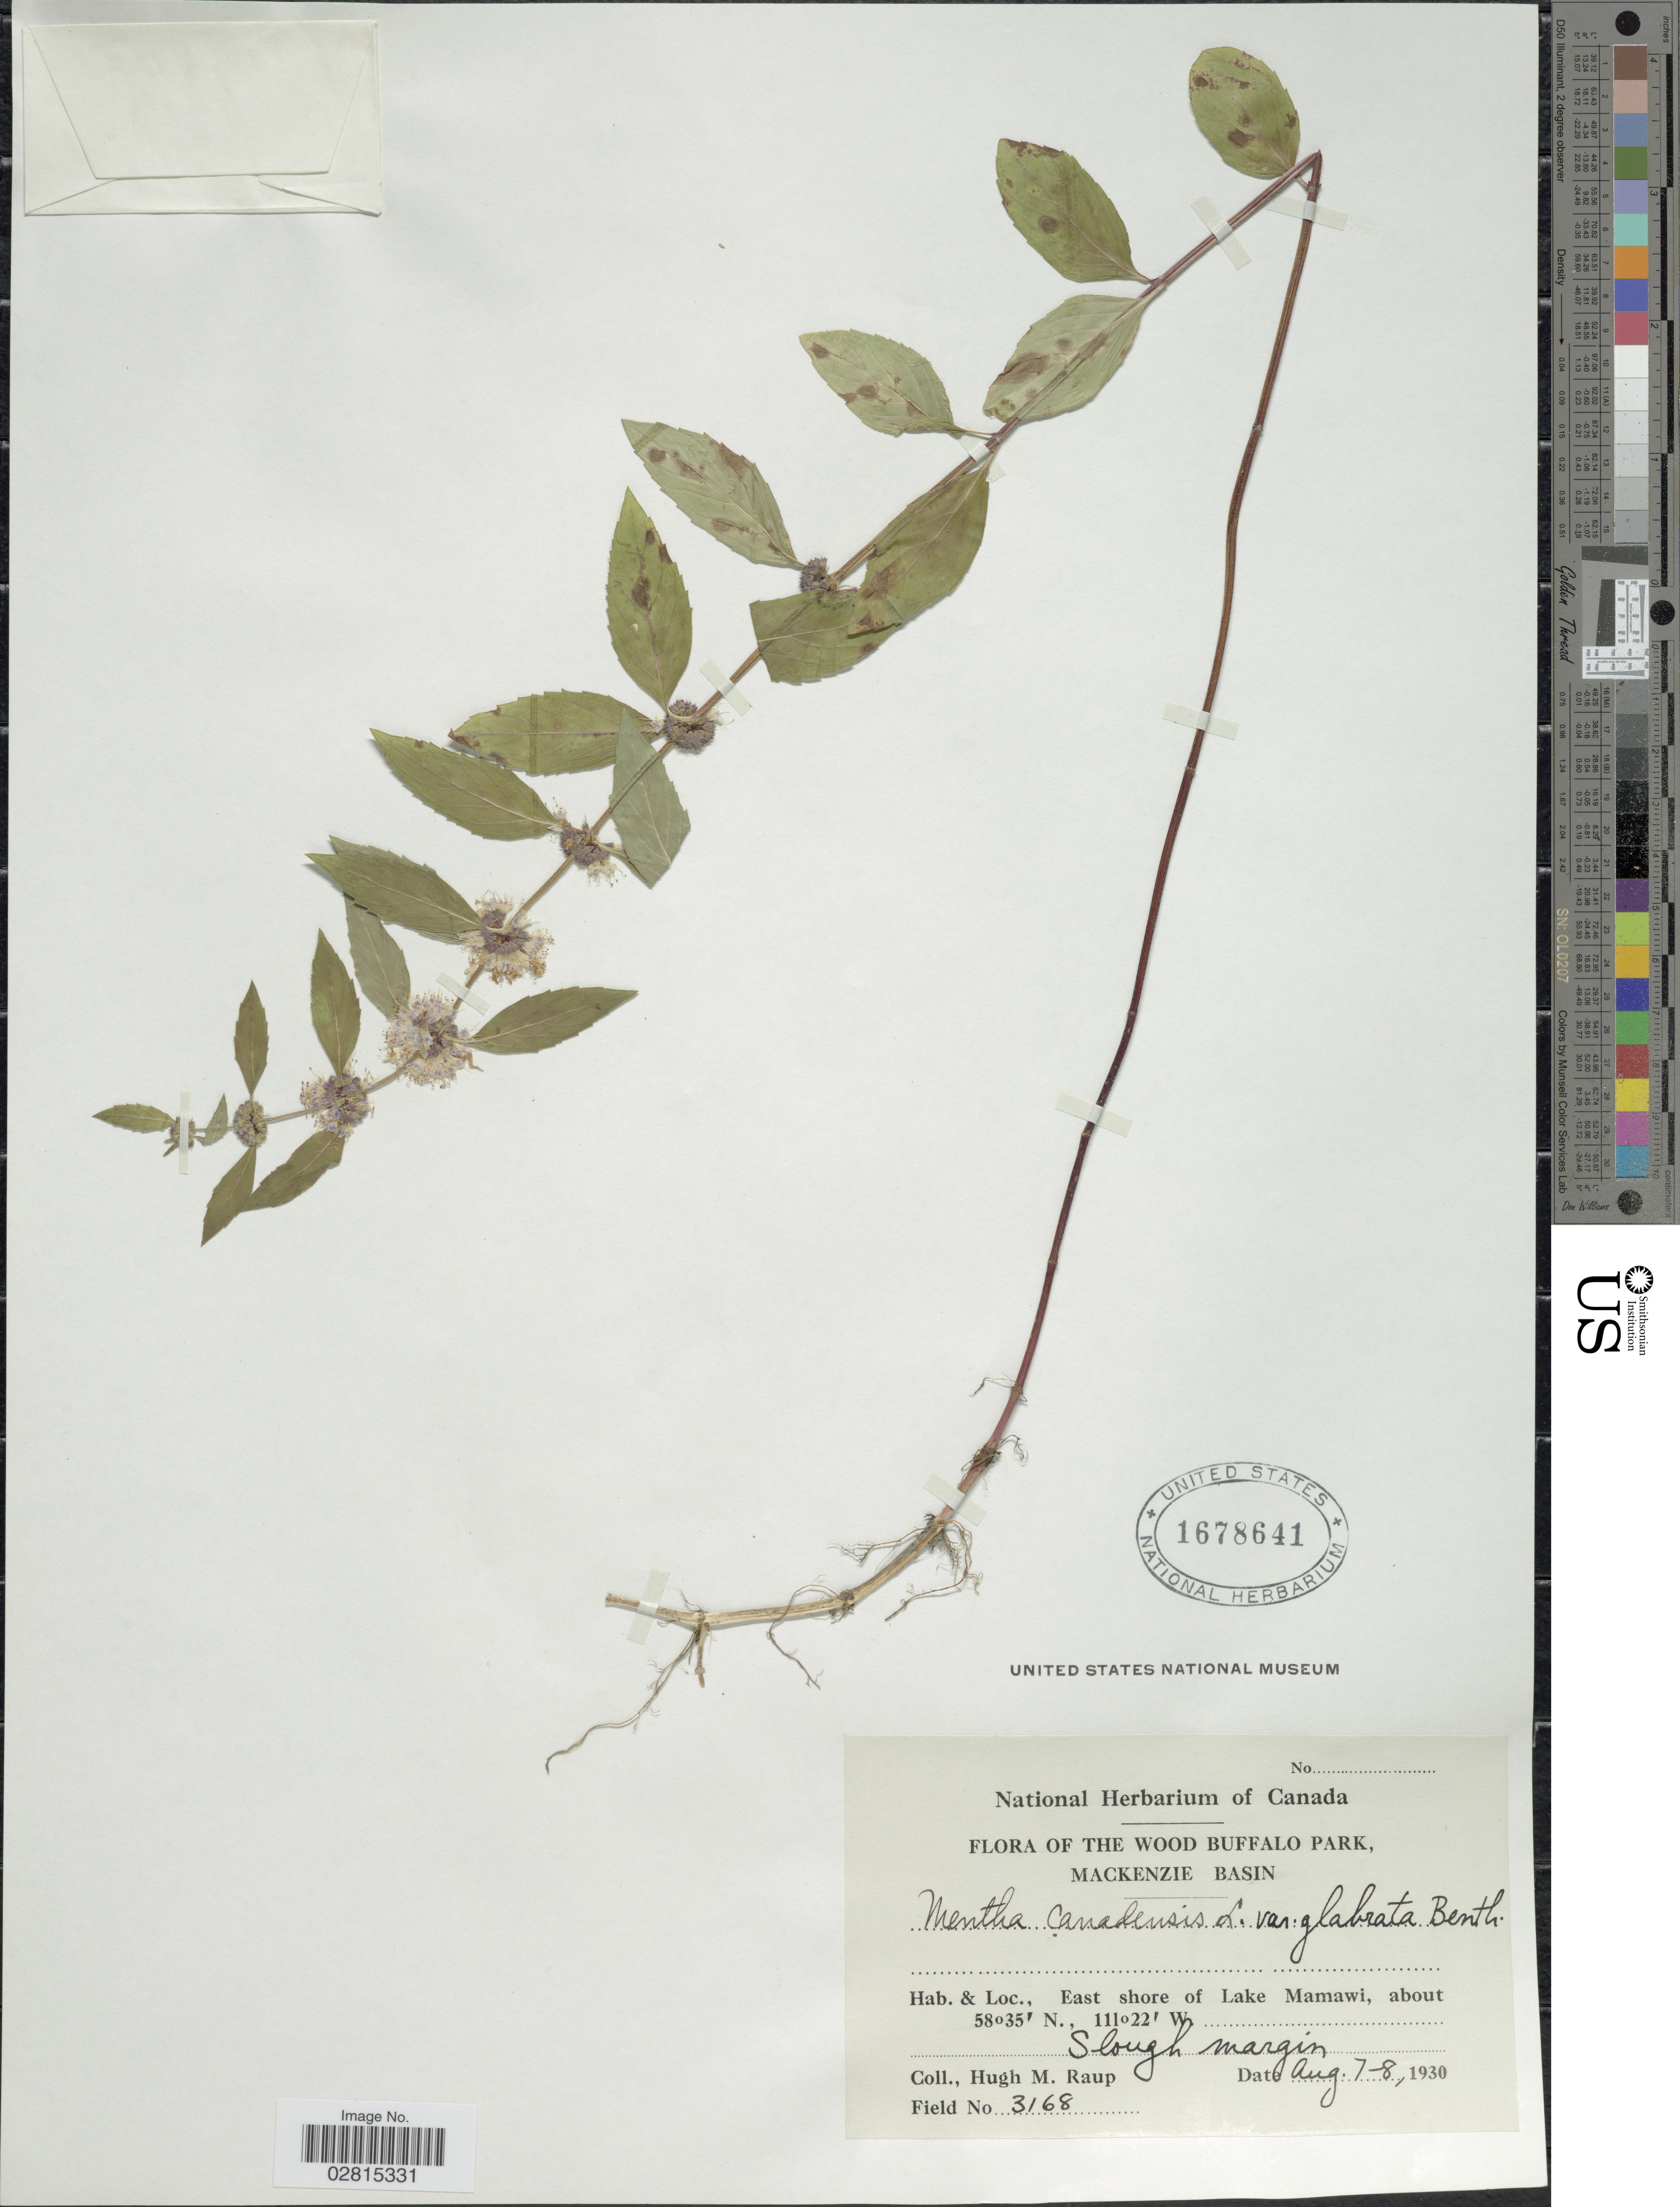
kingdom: Plantae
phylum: Tracheophyta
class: Magnoliopsida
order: Lamiales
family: Lamiaceae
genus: Mentha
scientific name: Mentha canadensis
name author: L.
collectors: H. Raup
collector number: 3168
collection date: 1930-08-07/1930-08-08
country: Canada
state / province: Alberta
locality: Wood Buffalo Park, Mackenzie Basin. East shore of Lake Mamawi.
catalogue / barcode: US 1678641